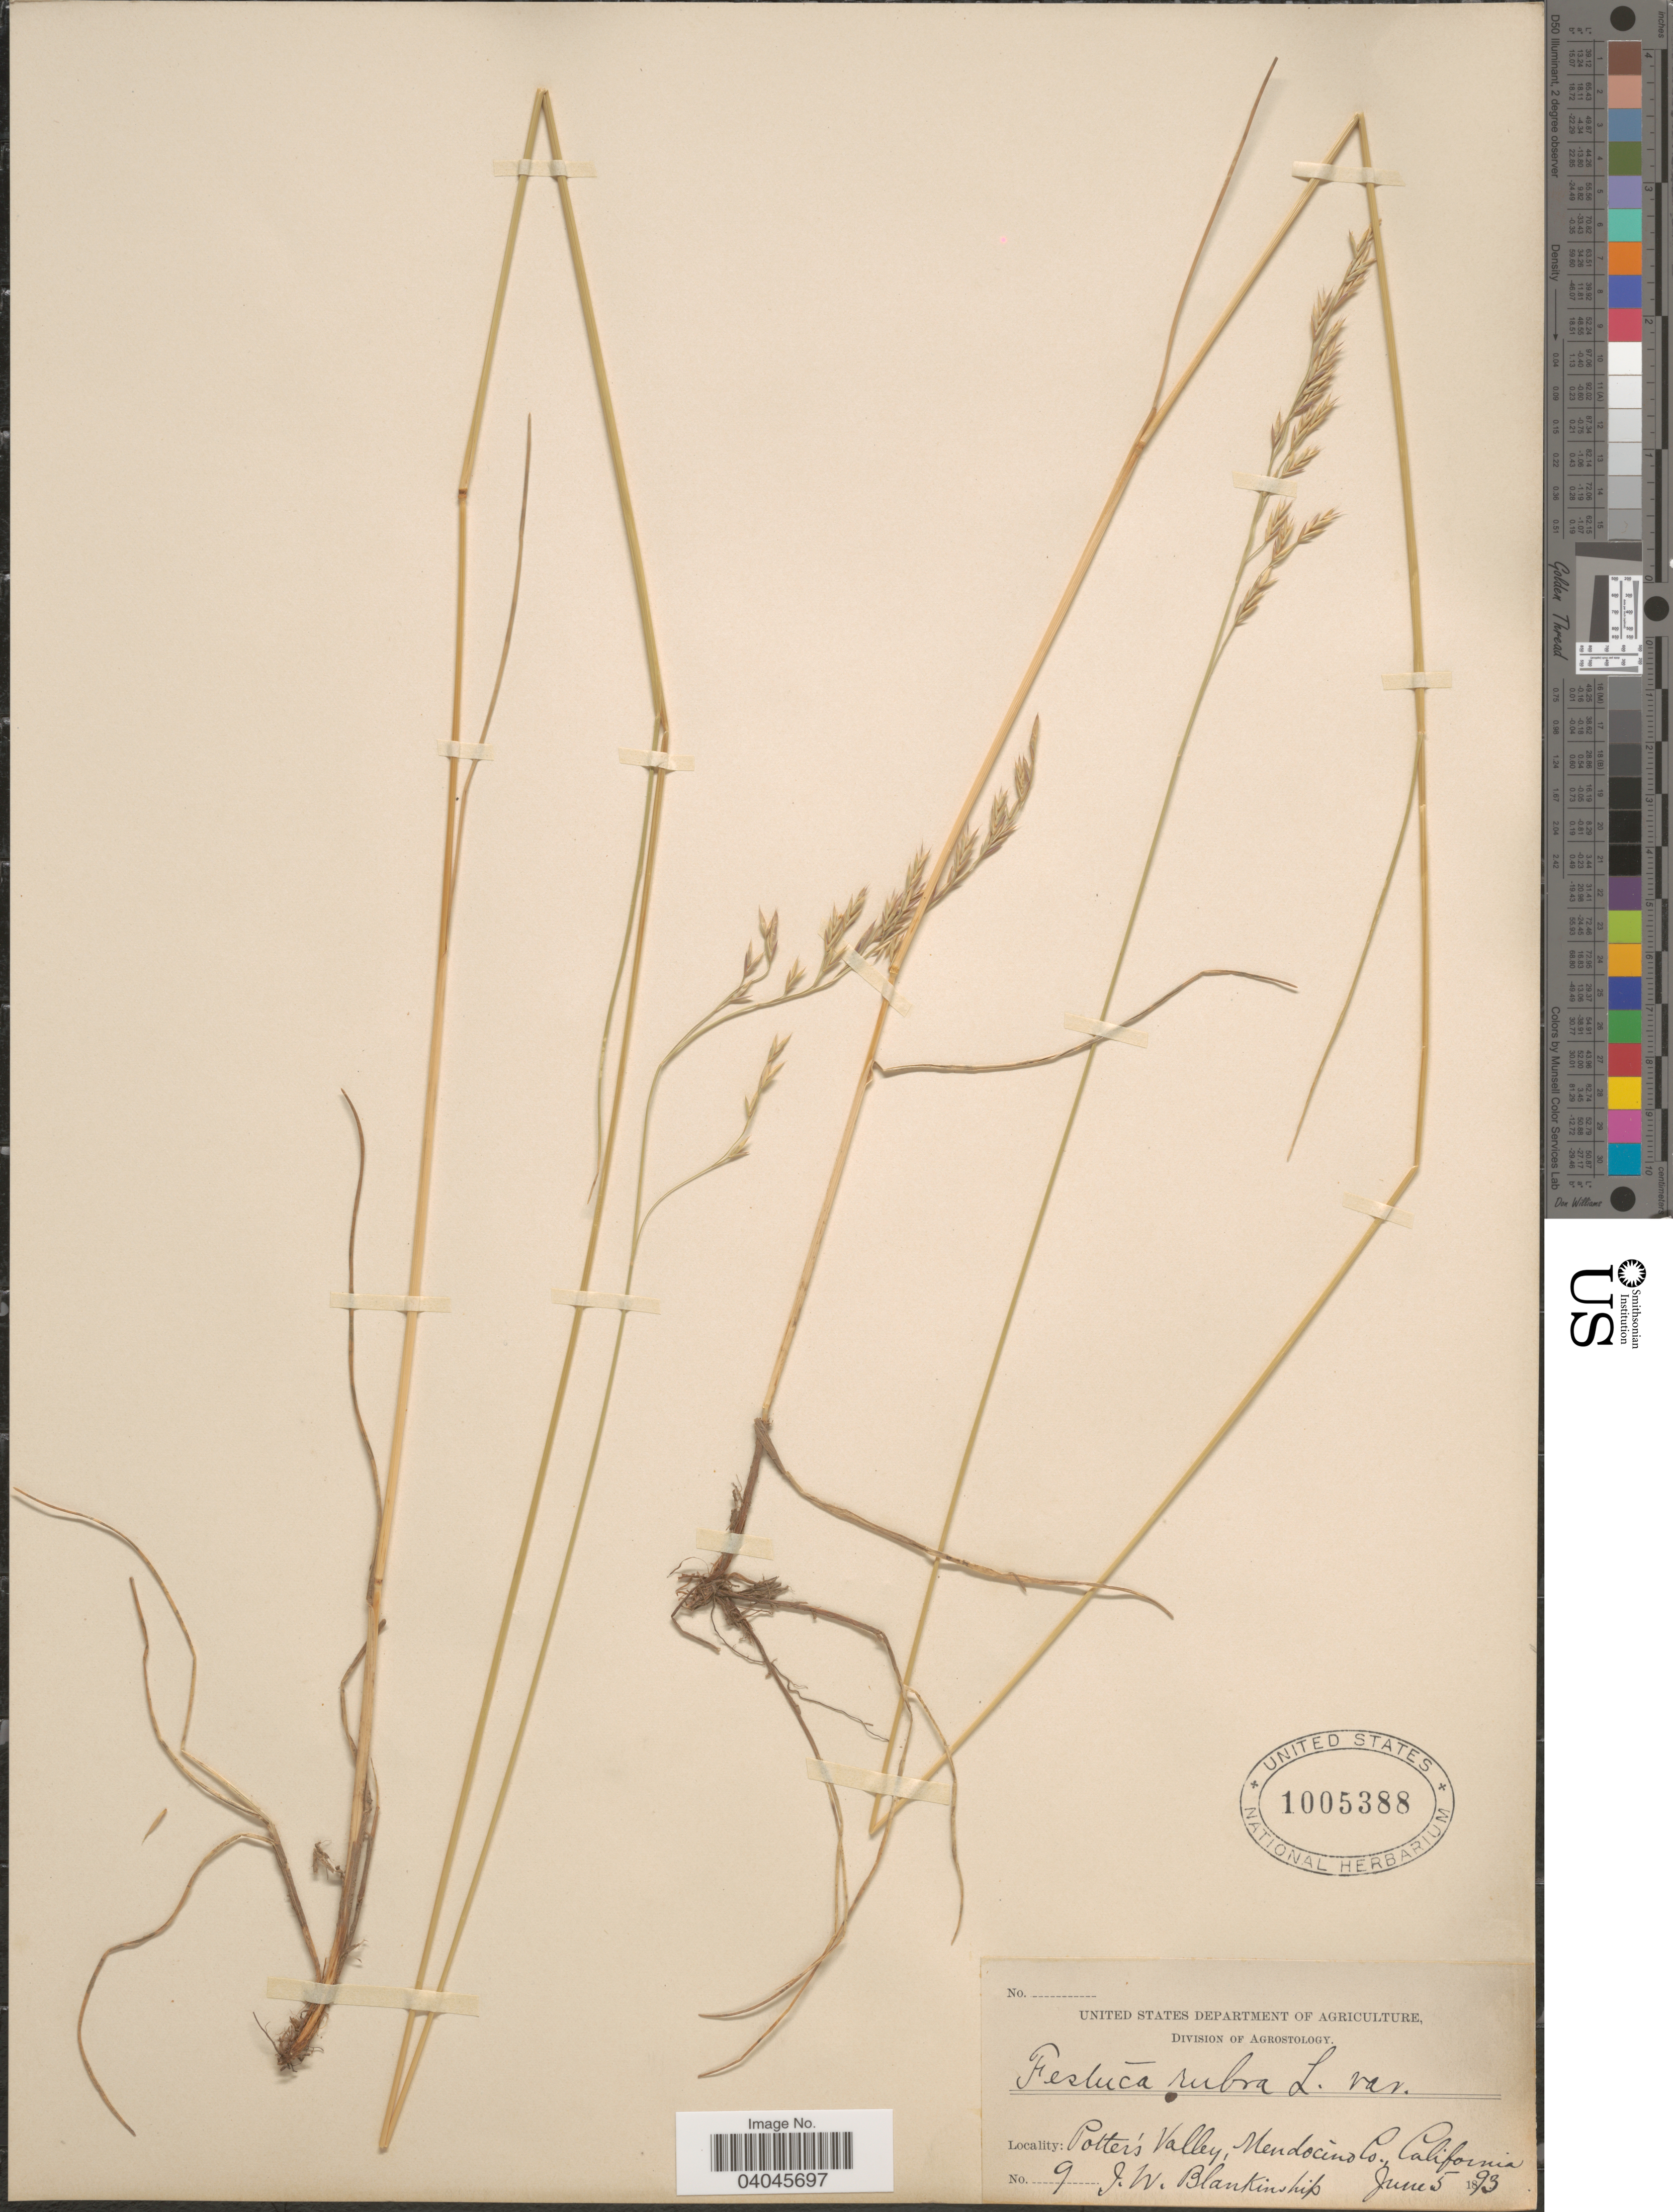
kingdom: Plantae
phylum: Tracheophyta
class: Liliopsida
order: Poales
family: Poaceae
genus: Festuca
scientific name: Festuca rubra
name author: L.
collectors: J. W. Blankinship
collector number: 9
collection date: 1893-06-05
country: United States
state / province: California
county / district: Mendocino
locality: Potter's Valley, Mendocino Co.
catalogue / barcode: US 1005388